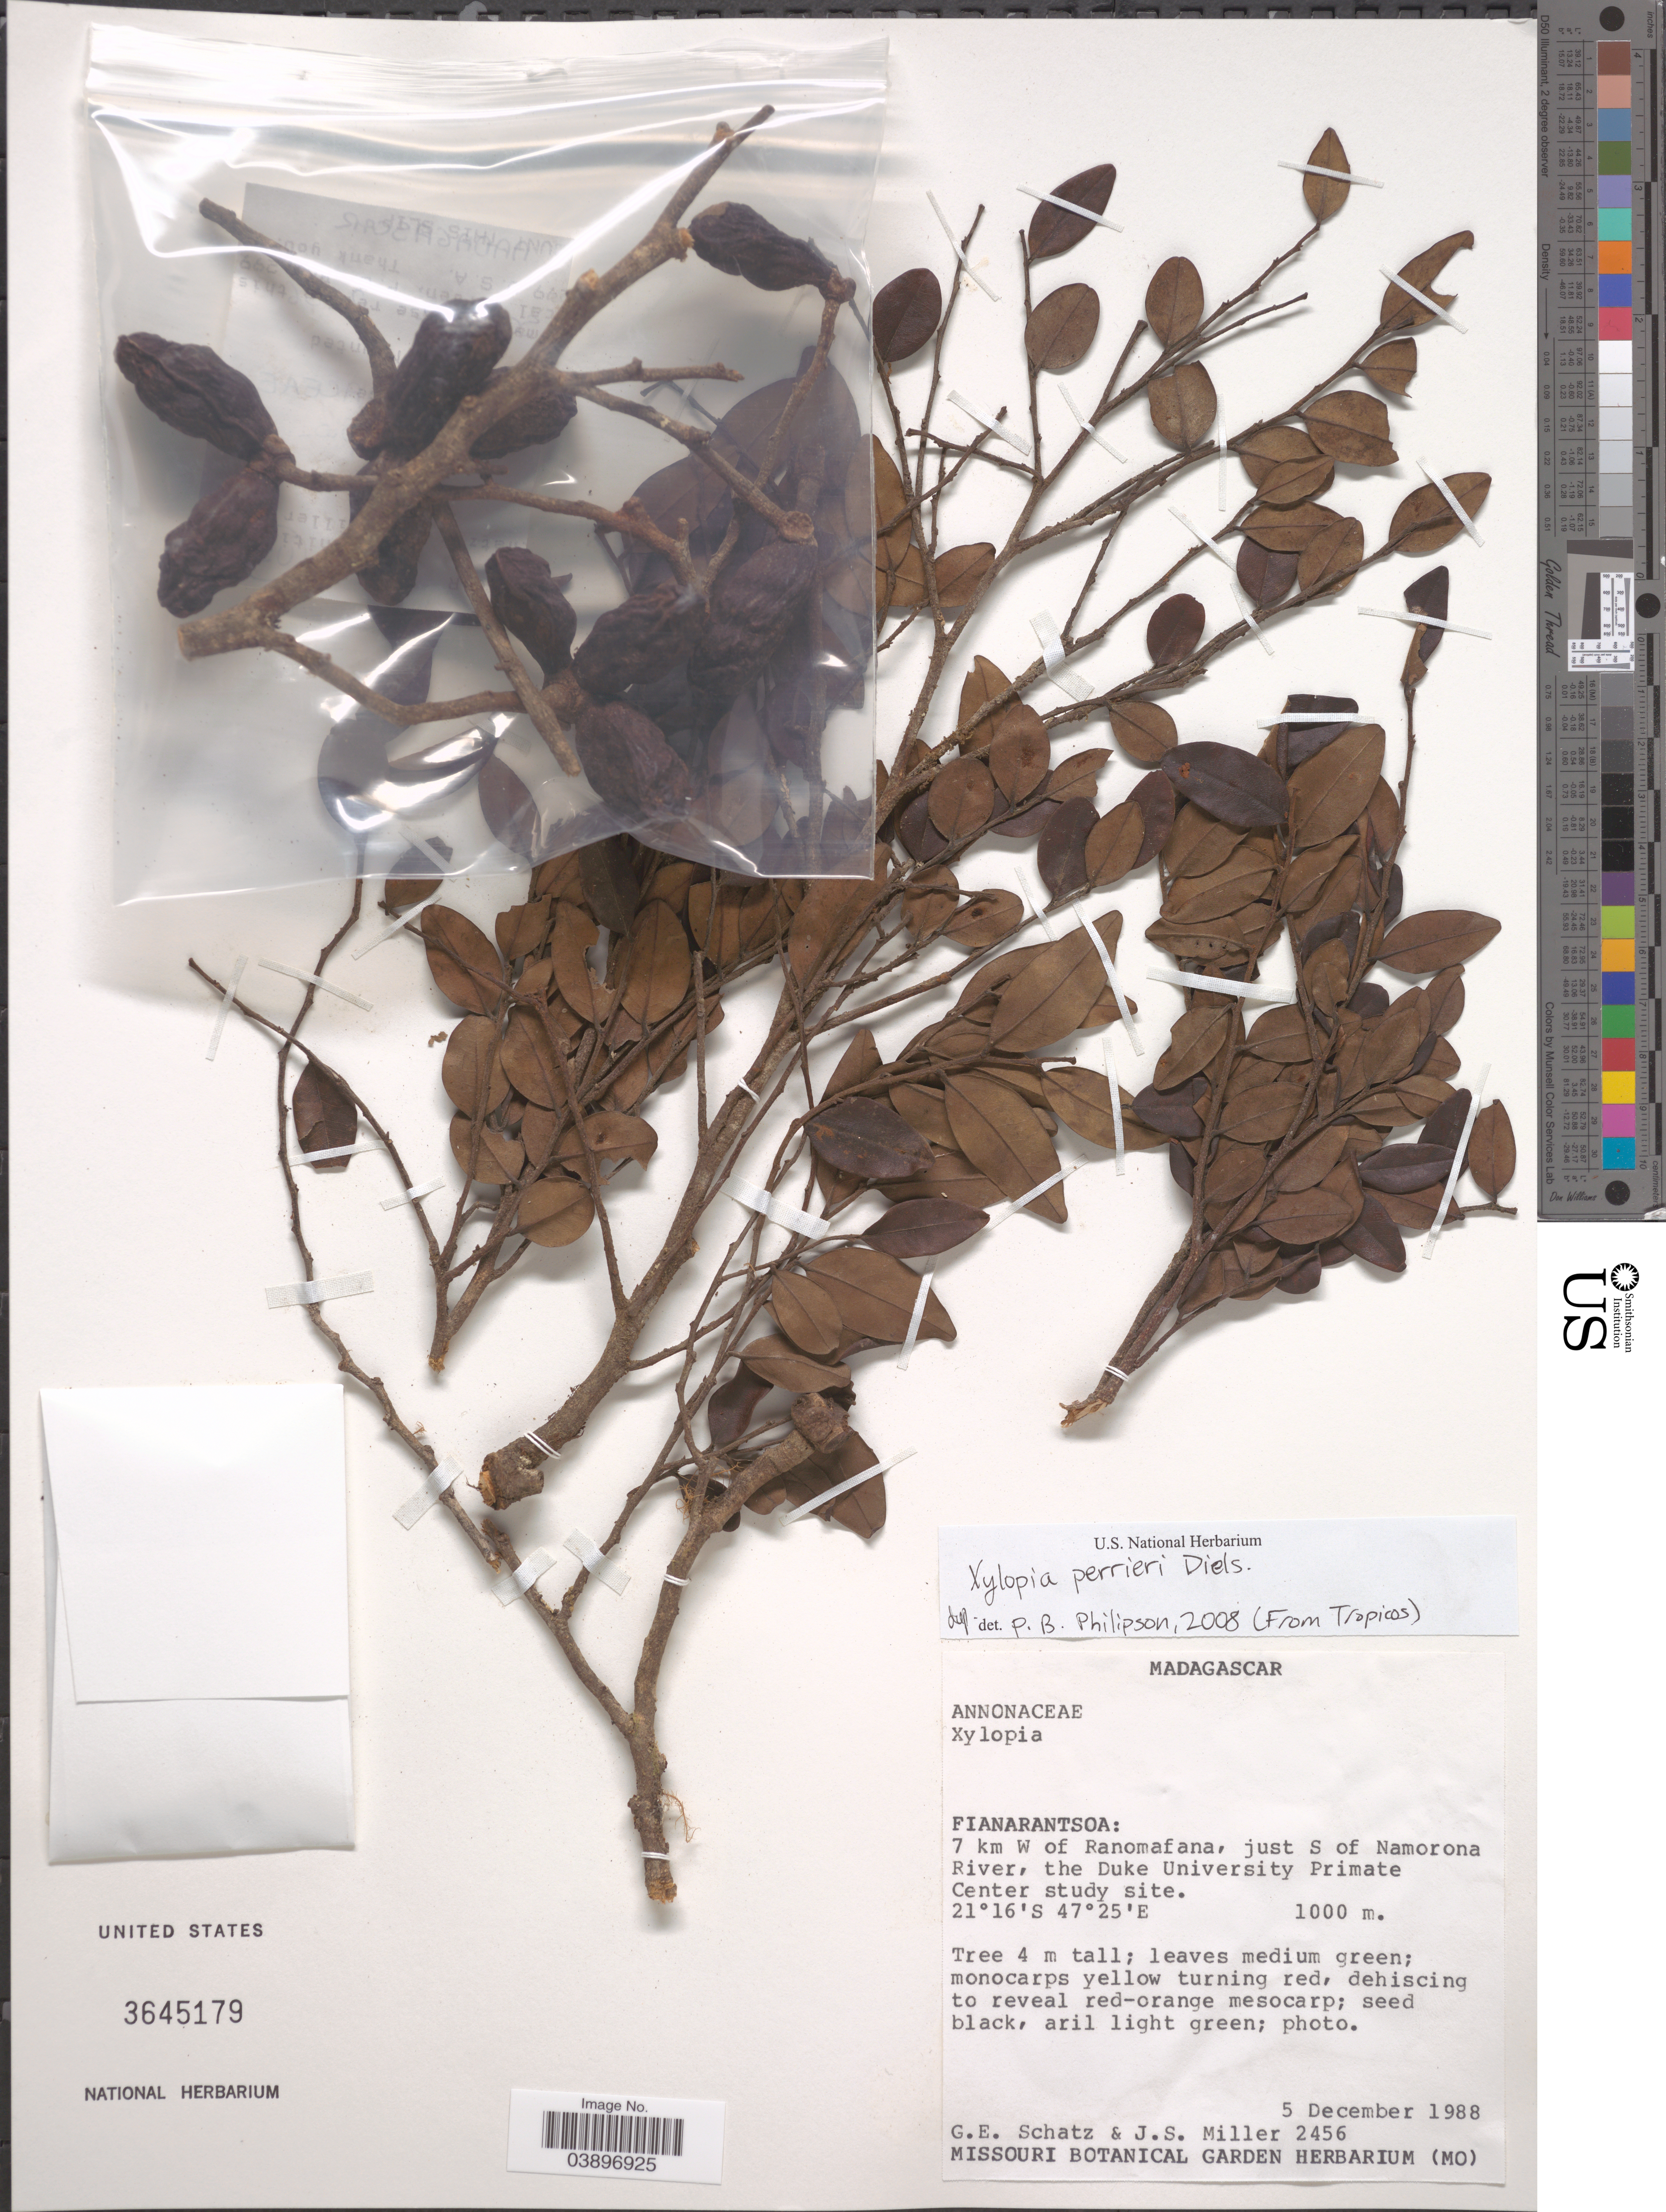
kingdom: Plantae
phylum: Tracheophyta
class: Magnoliopsida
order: Magnoliales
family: Annonaceae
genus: Xylopia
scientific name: Xylopia perrieri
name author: Diels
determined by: Philipson, P. B.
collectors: G. Schatz & J. S. Miller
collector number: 2456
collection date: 1988-12-05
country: Madagascar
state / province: Vatovavy Fitovinany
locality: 7 km W of Ranomafana, just S of Namorona River, the Duke University Primate Center study site.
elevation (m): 1000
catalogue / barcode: US 3645179